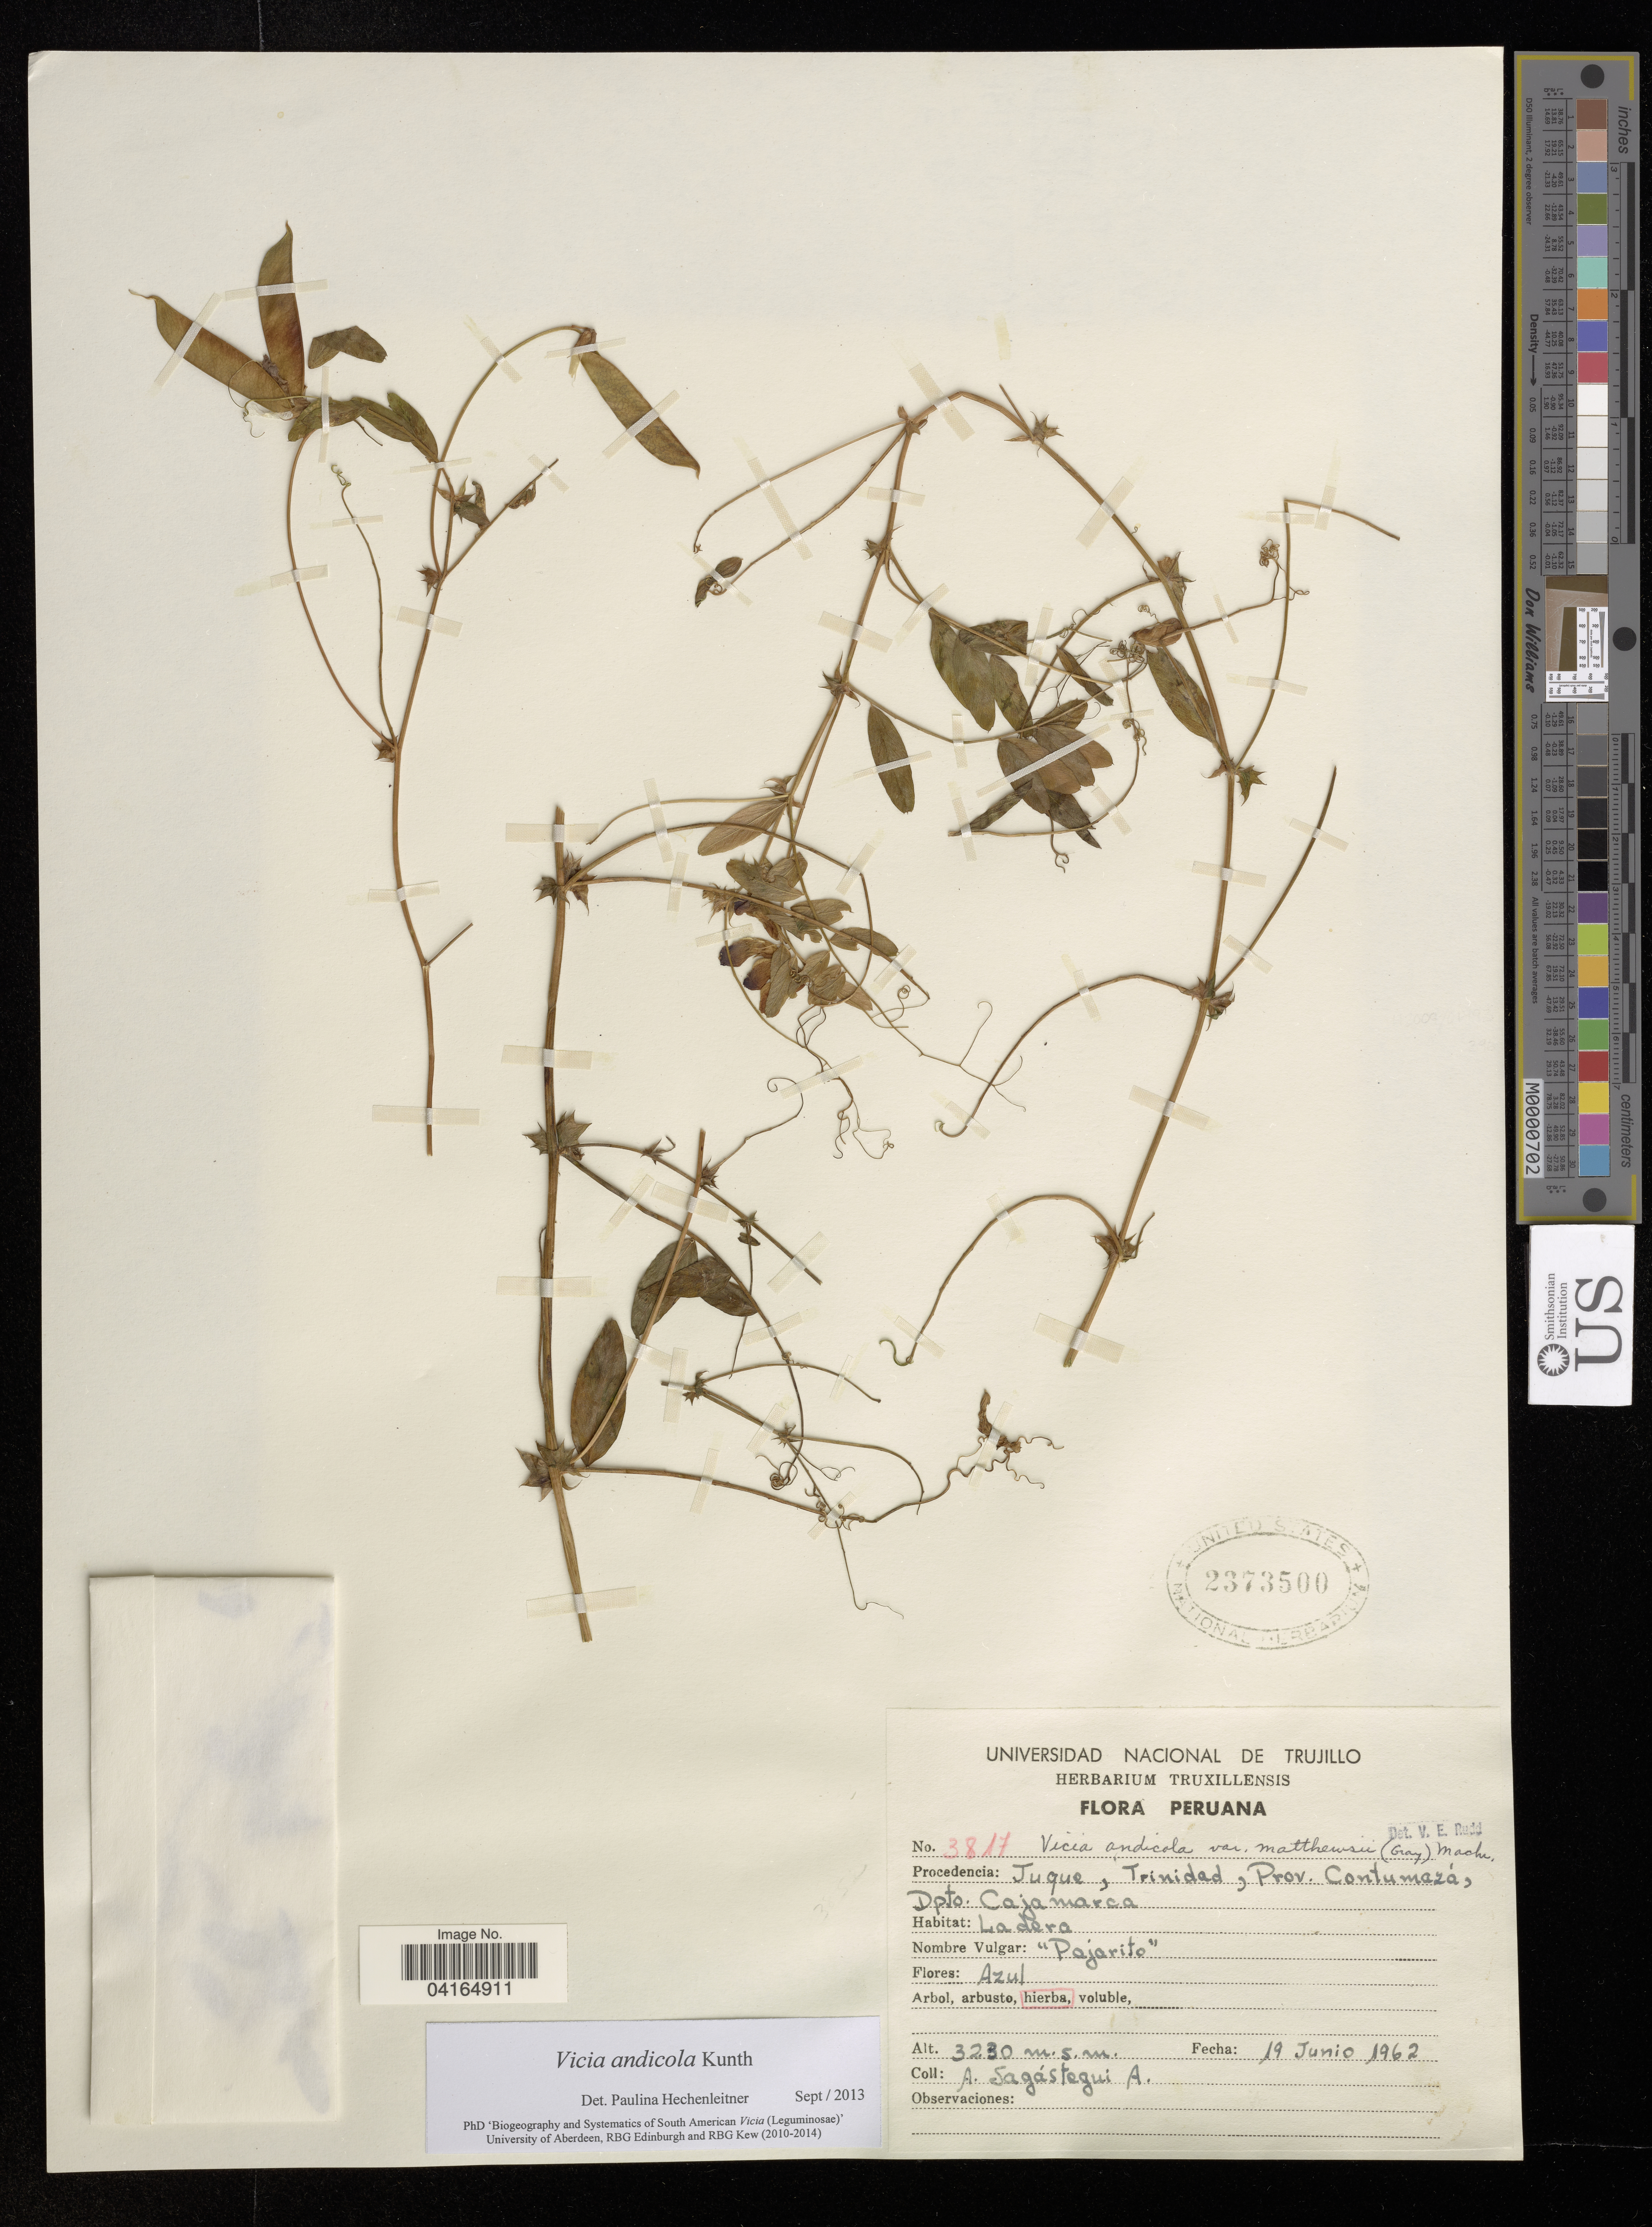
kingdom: Plantae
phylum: Tracheophyta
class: Magnoliopsida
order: Fabales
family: Fabaceae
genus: Vicia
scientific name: Vicia andicola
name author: Kunth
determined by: Hechenleitner, Paulina, RBG Edinburgh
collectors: A. Sagástegui A.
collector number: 3817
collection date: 1962-06-19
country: Peru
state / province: Cajamarca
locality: Juque, Trinidad, Prov. Contumazá, Dpto. Cajamarca.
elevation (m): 3230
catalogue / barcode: US 2373500